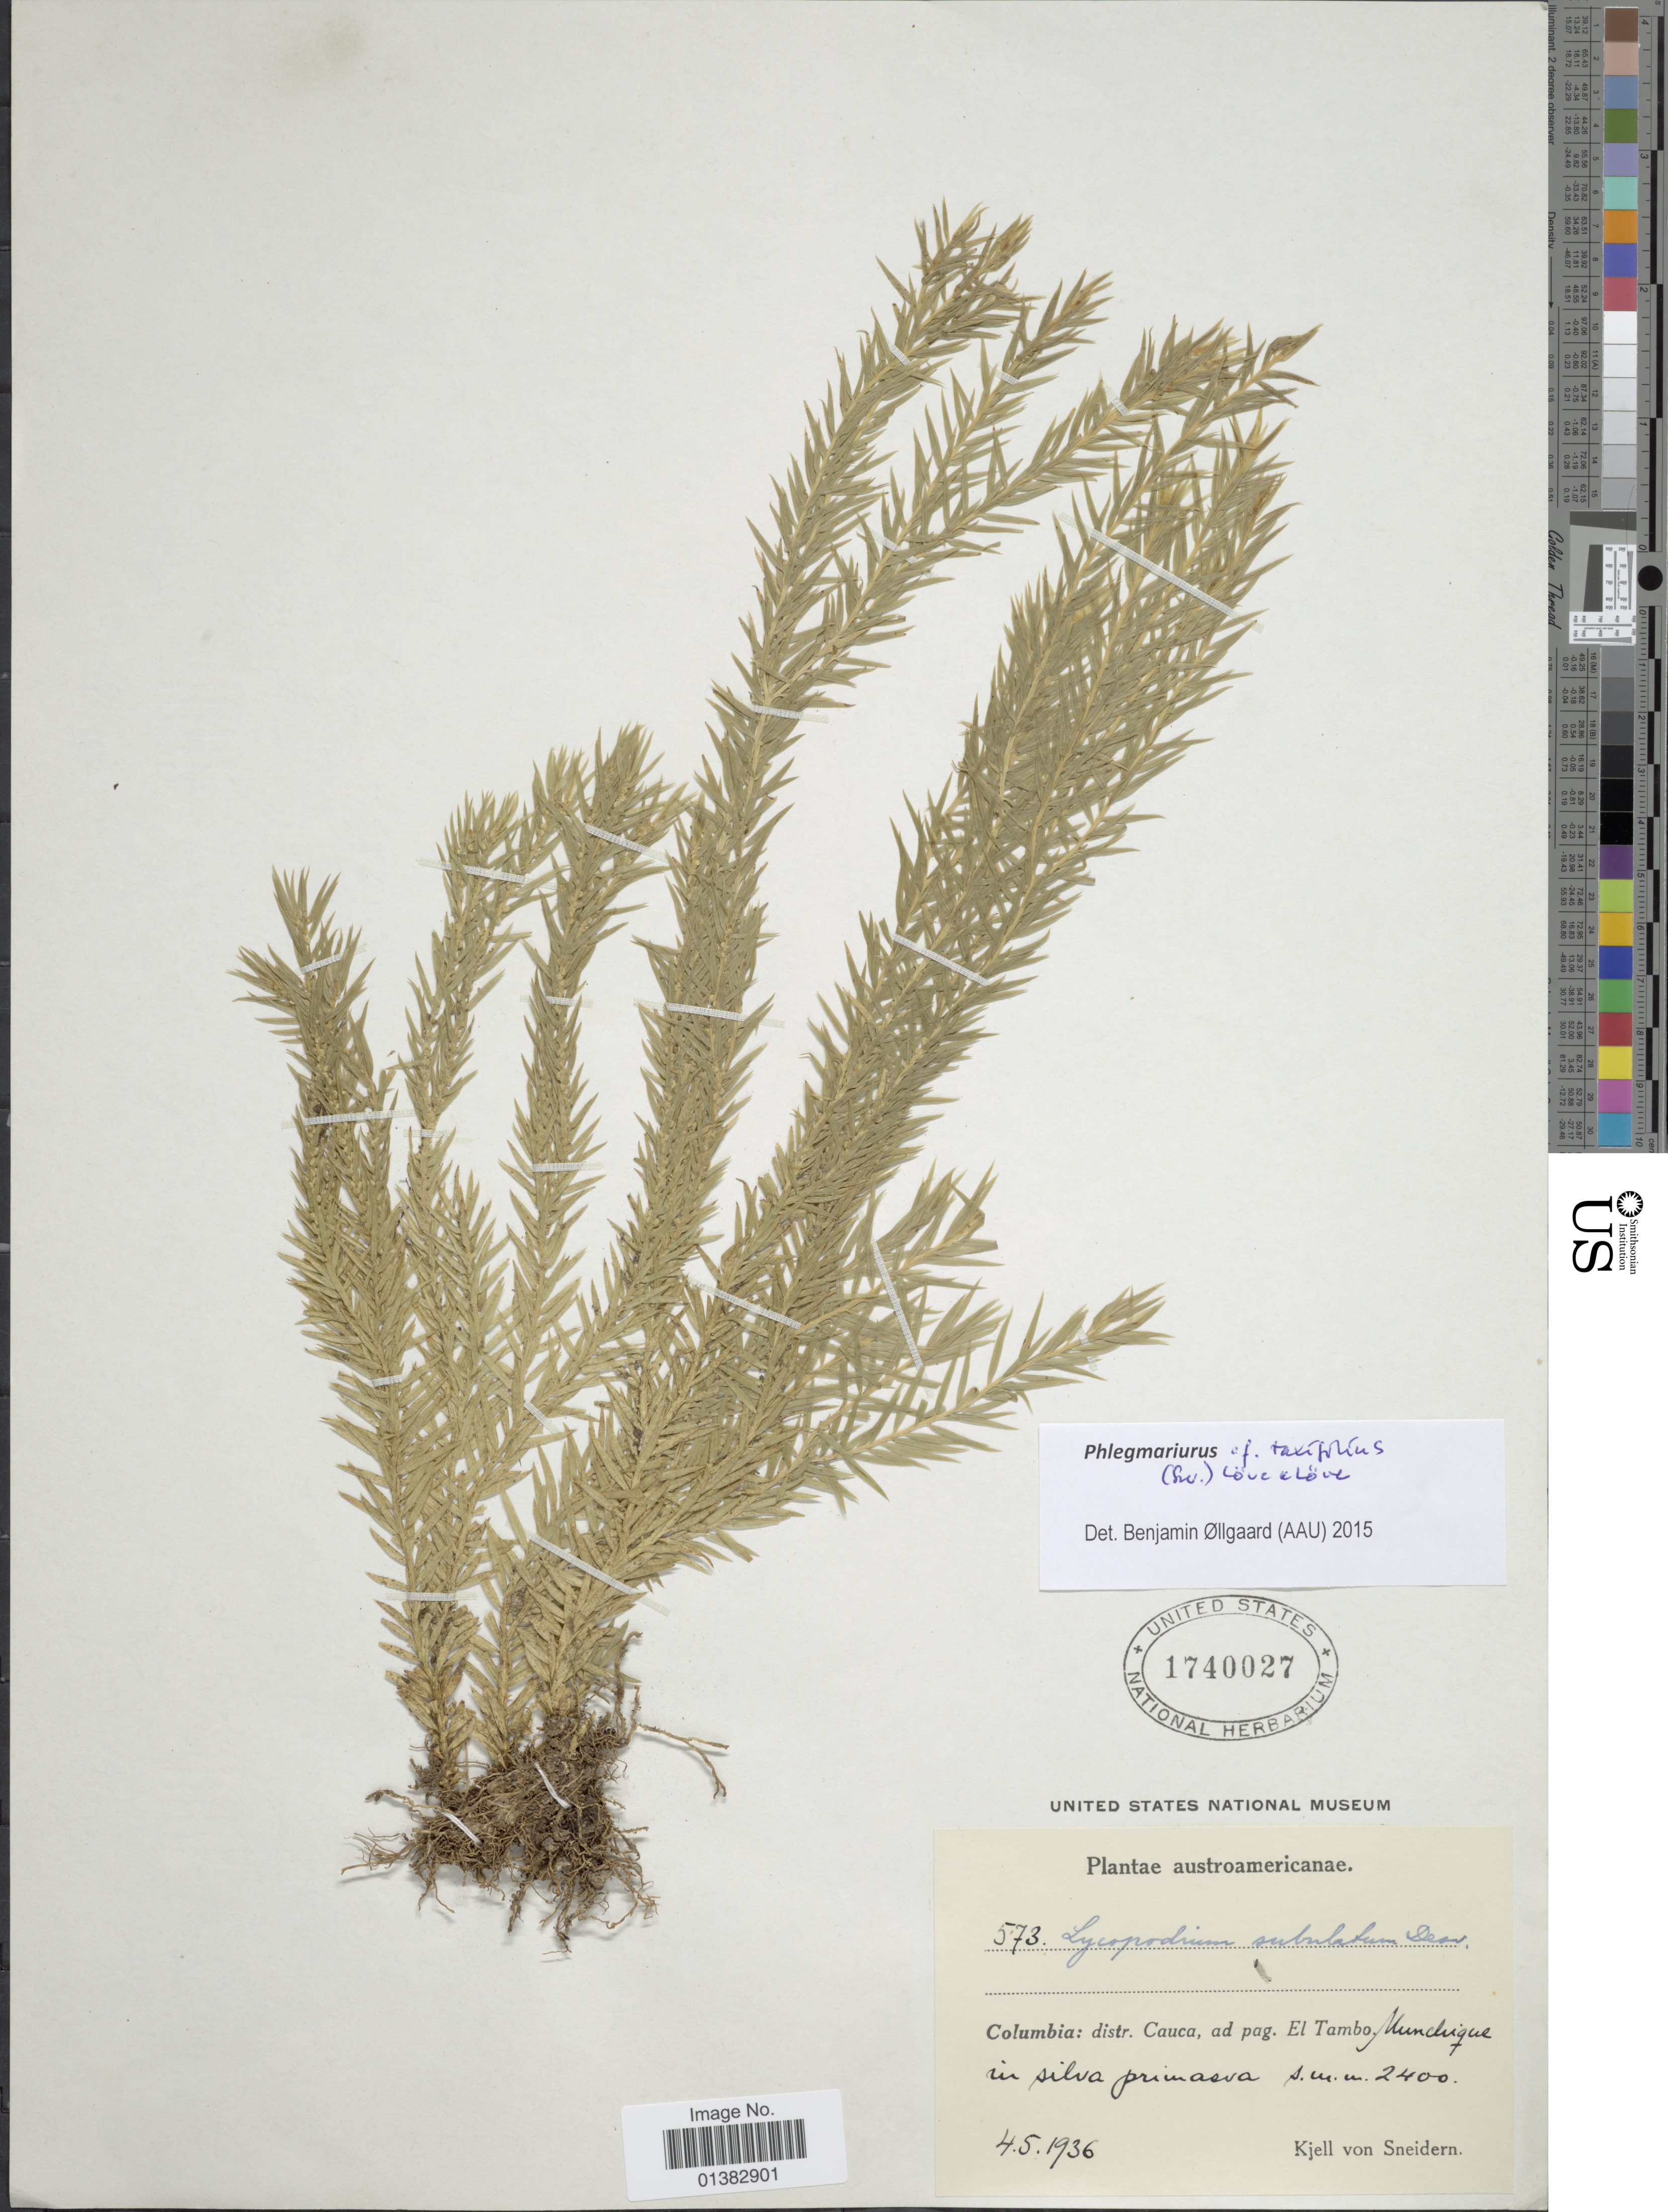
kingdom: Plantae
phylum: Tracheophyta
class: Lycopodiopsida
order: Lycopodiales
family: Lycopodiaceae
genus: Phlegmariurus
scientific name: Phlegmariurus taxifolius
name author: (Sw.) Á. Löve & D. Löve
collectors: K. von Sneidern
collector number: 573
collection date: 1936-05-04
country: Colombia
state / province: Cauca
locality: Ad pag. El Tambo. Munchique in silva primasva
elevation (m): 2400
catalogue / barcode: US 1740027